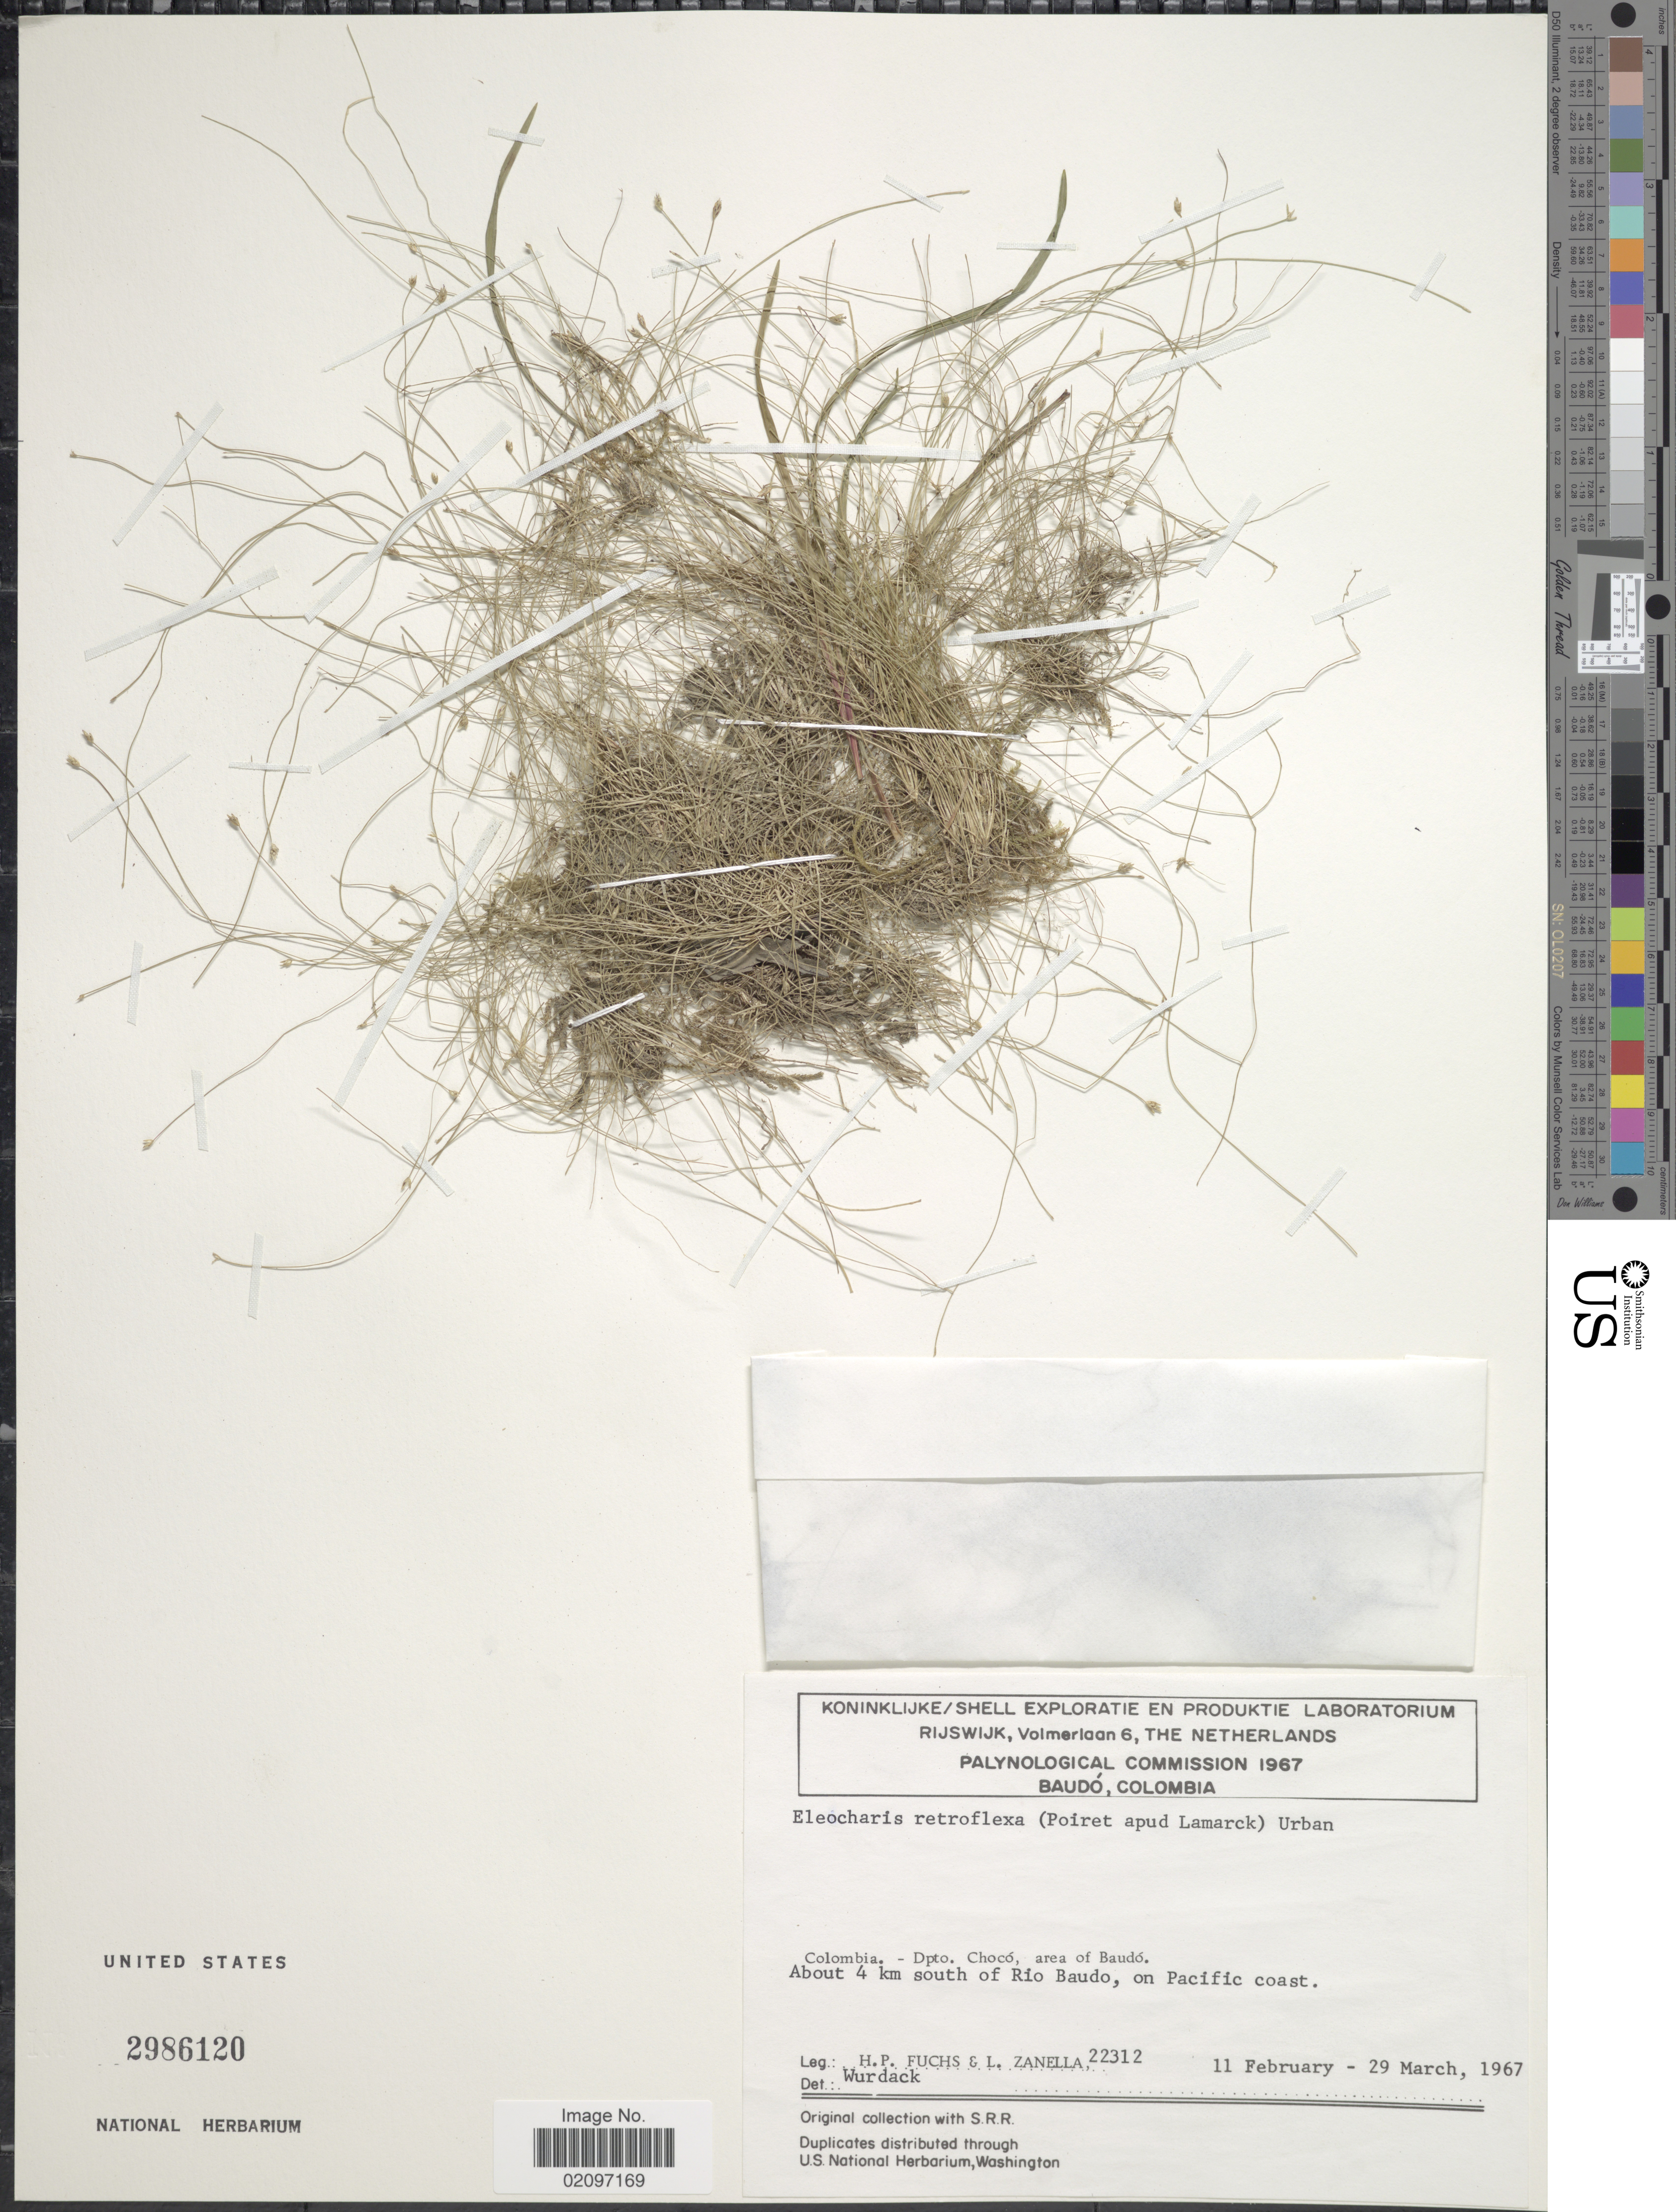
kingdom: Plantae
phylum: Tracheophyta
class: Liliopsida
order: Poales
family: Cyperaceae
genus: Eleocharis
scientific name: Eleocharis retroflexa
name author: (Poir.) Urb.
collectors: H. P. Fuchs & L. Zanella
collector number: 22312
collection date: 1967-02-11/1967-03-29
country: Colombia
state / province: Chocó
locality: Colombia, Dpto. Choco, area of Baudo, About 4 km south of Rio Baudo, on Pacific coast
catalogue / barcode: US 2986120